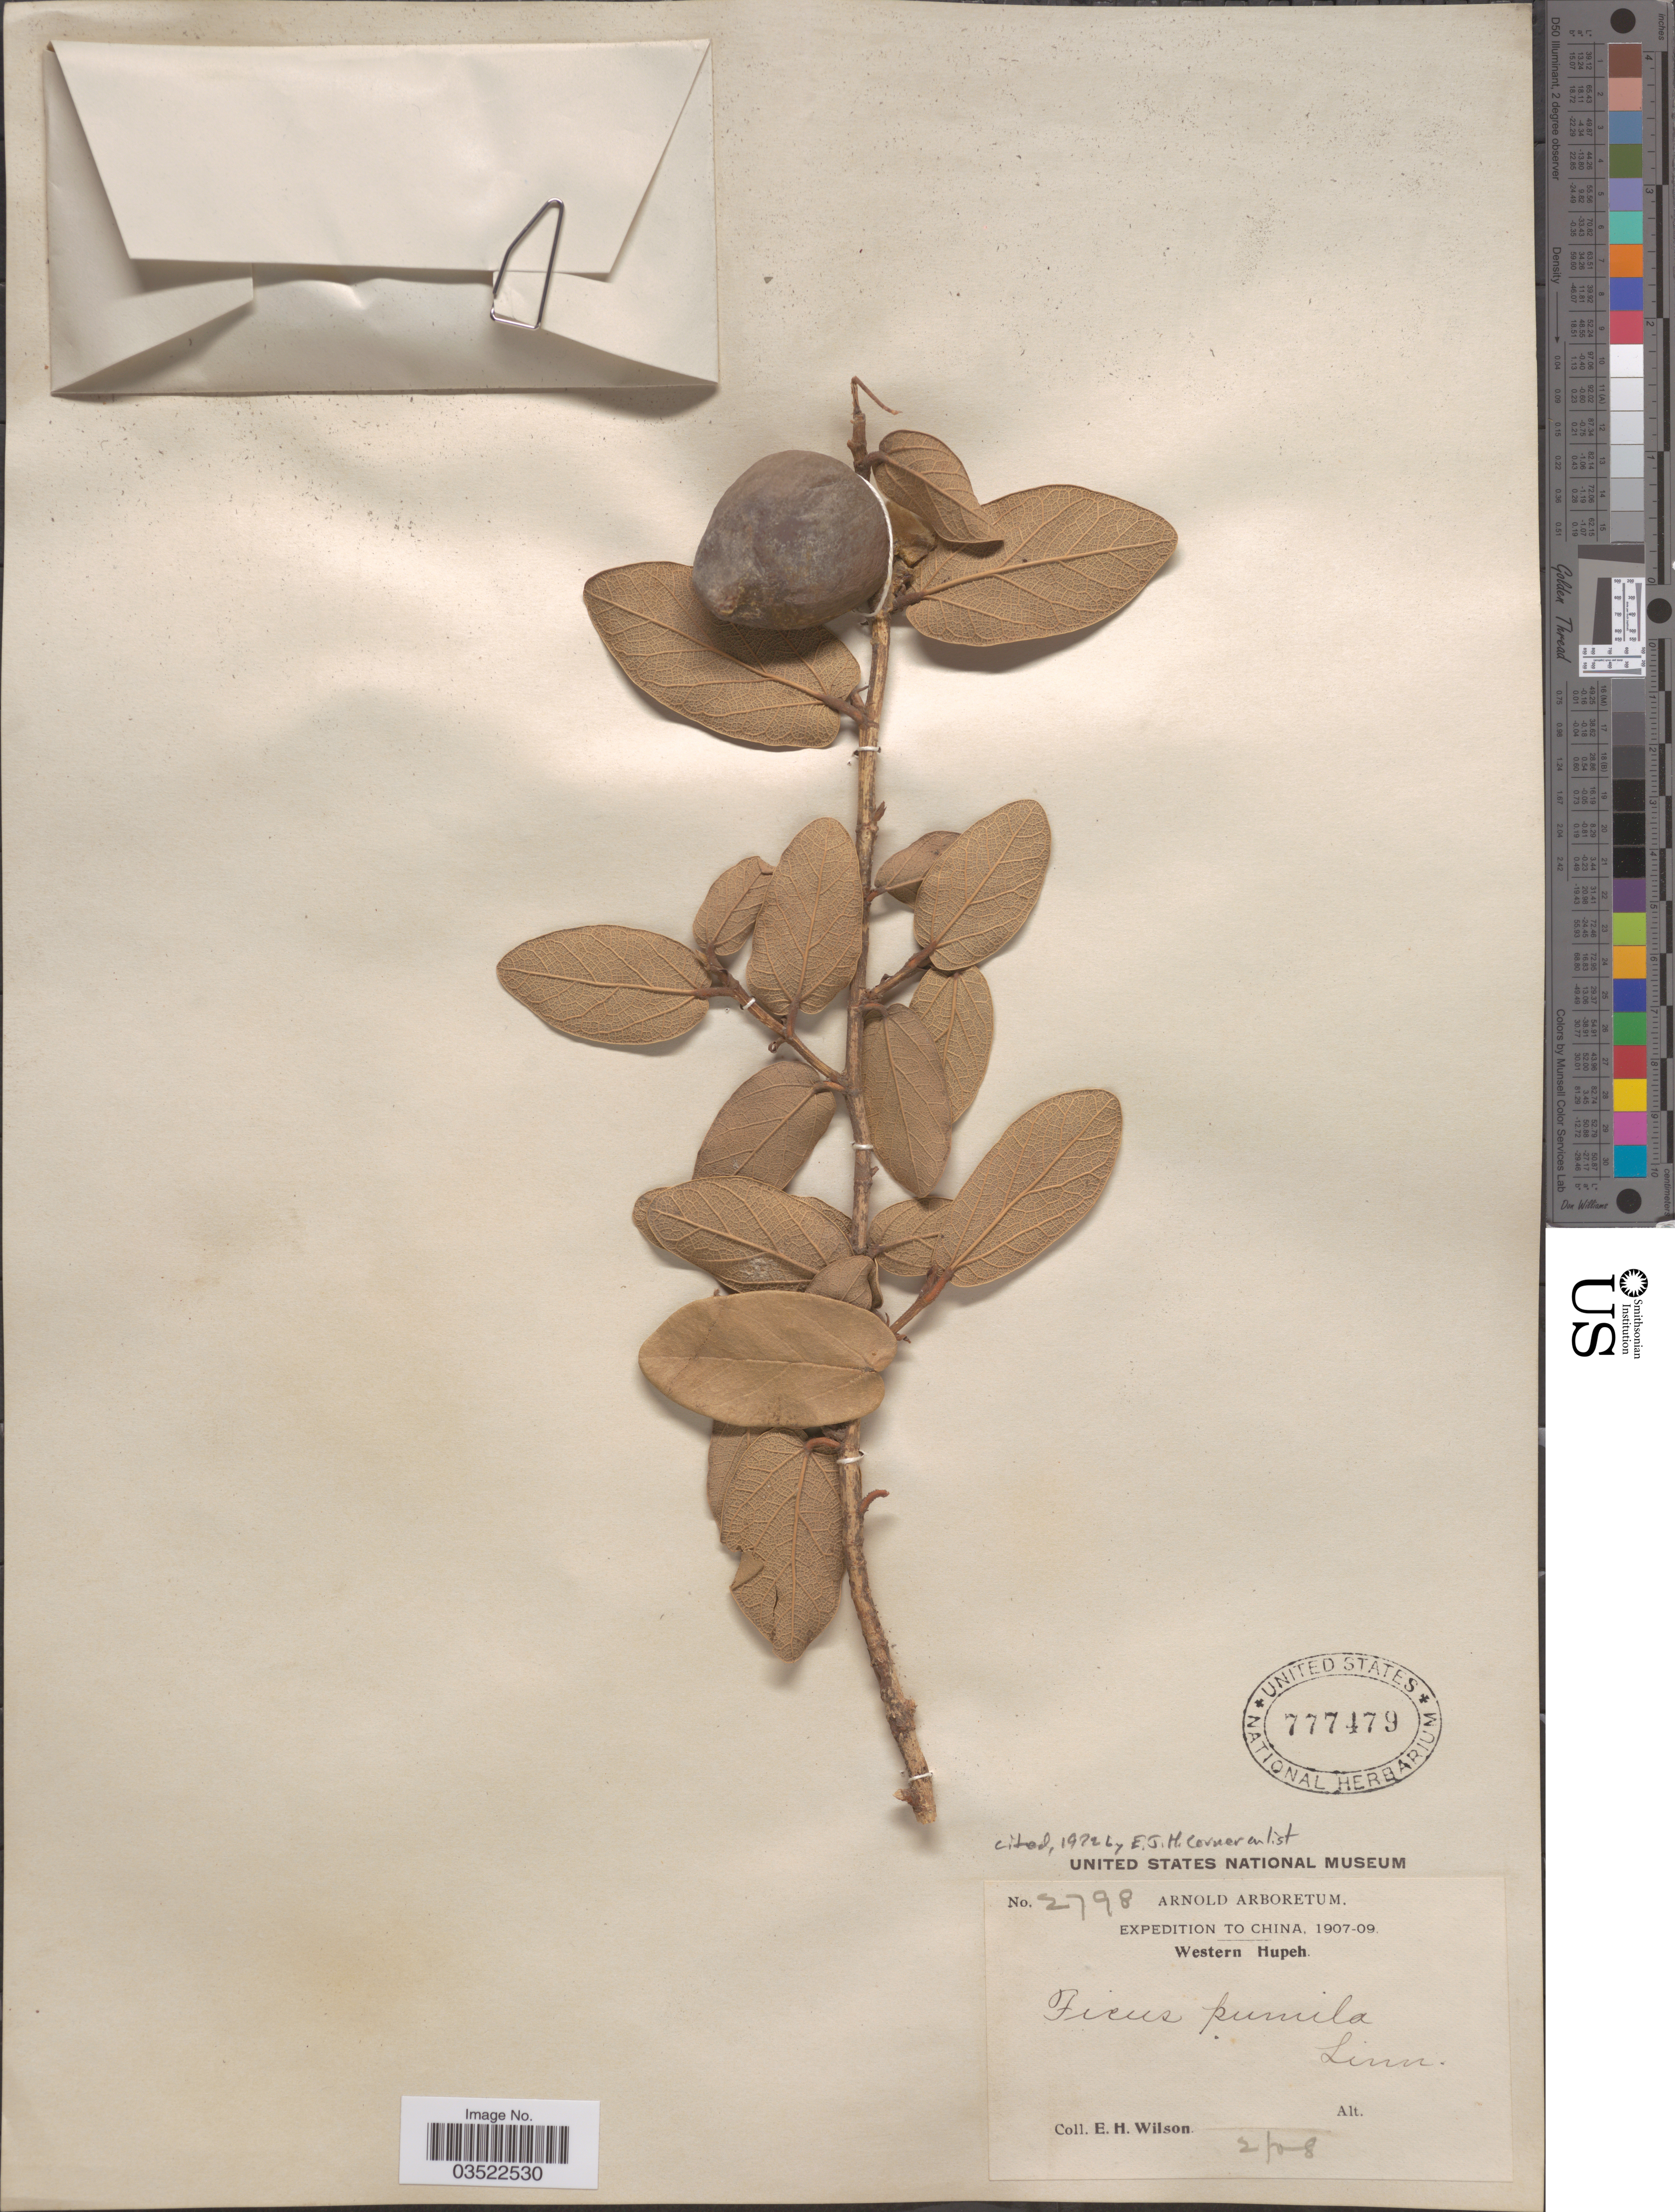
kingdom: Plantae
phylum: Tracheophyta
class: Magnoliopsida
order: Rosales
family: Moraceae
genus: Ficus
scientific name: Ficus pumila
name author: L.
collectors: E. Wilson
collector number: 2798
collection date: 1908-02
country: China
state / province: Hubei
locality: Western Hupeh.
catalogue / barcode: US 777479